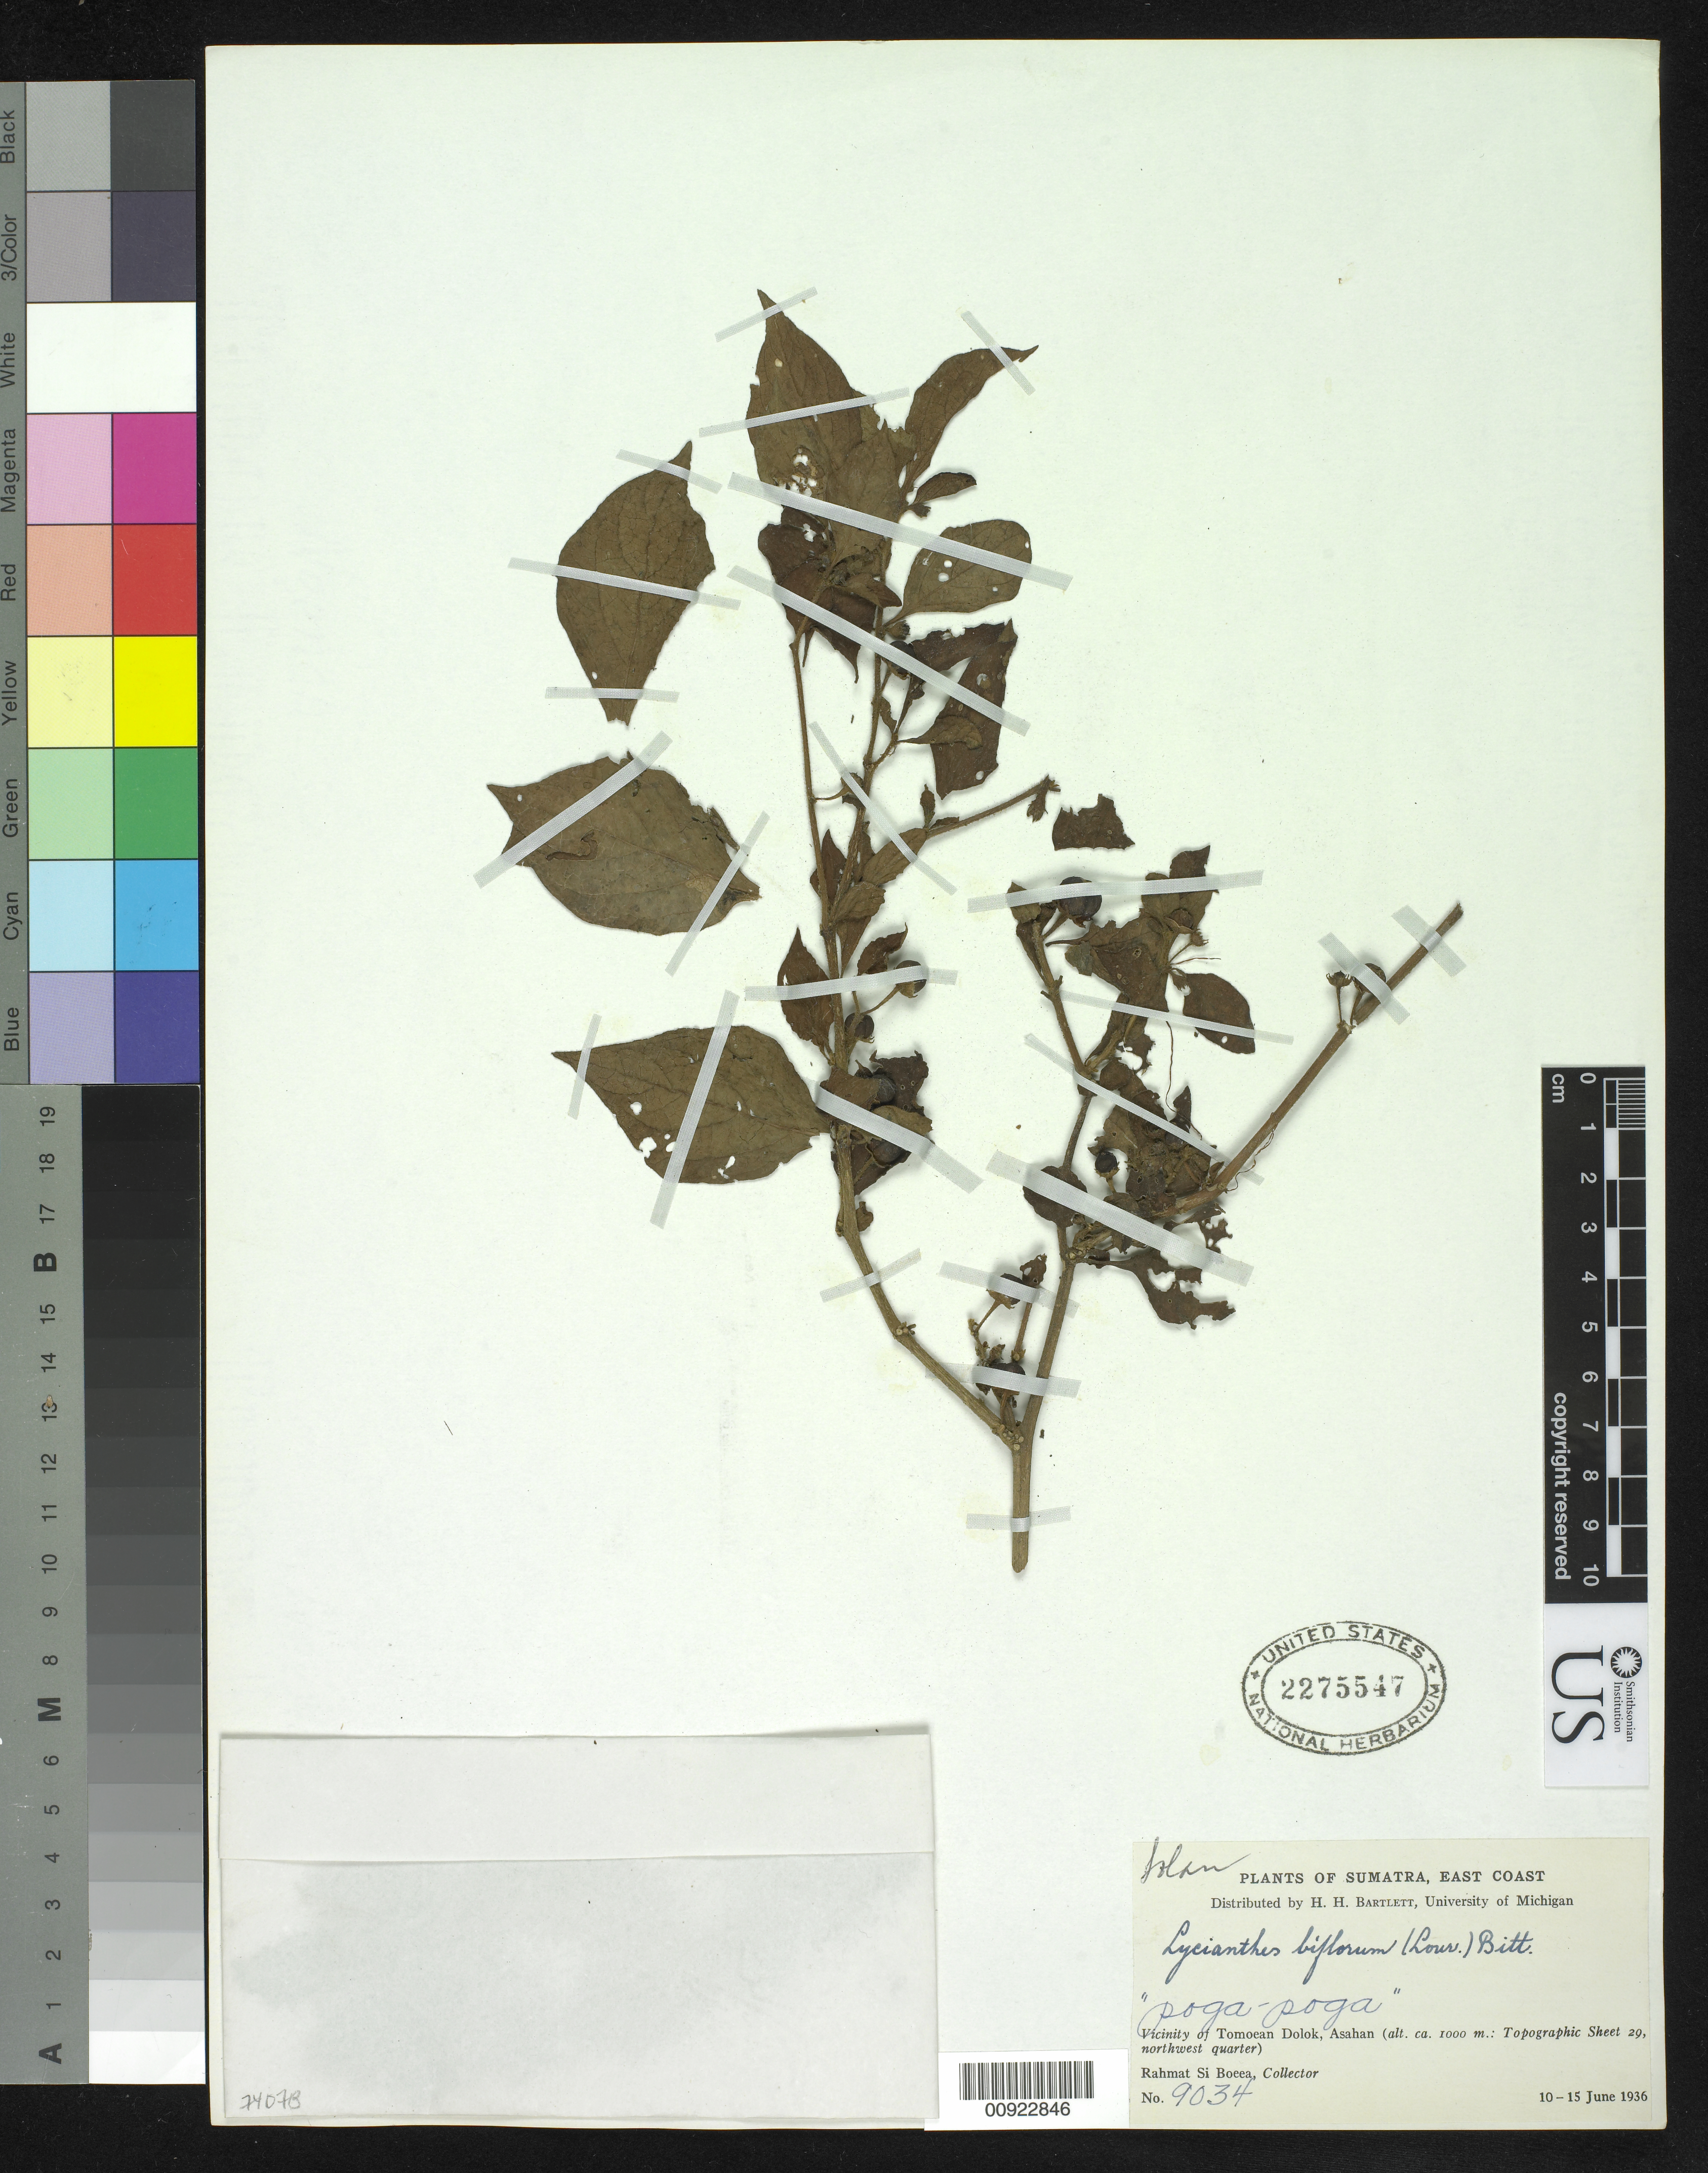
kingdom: Plantae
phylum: Tracheophyta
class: Magnoliopsida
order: Solanales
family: Solanaceae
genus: Lycianthes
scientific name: Lycianthes biflorum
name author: (Lour.) Bitter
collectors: Rahmat Si Boeea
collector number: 9034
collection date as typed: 10 Jun 1936 to 15 Jun 1936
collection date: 1936-06-10/1936-06-15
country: Indonesia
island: Sumatra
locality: East coast; vicinity of Tomoean Dolok, Asahan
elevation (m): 1000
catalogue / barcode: US 2275547